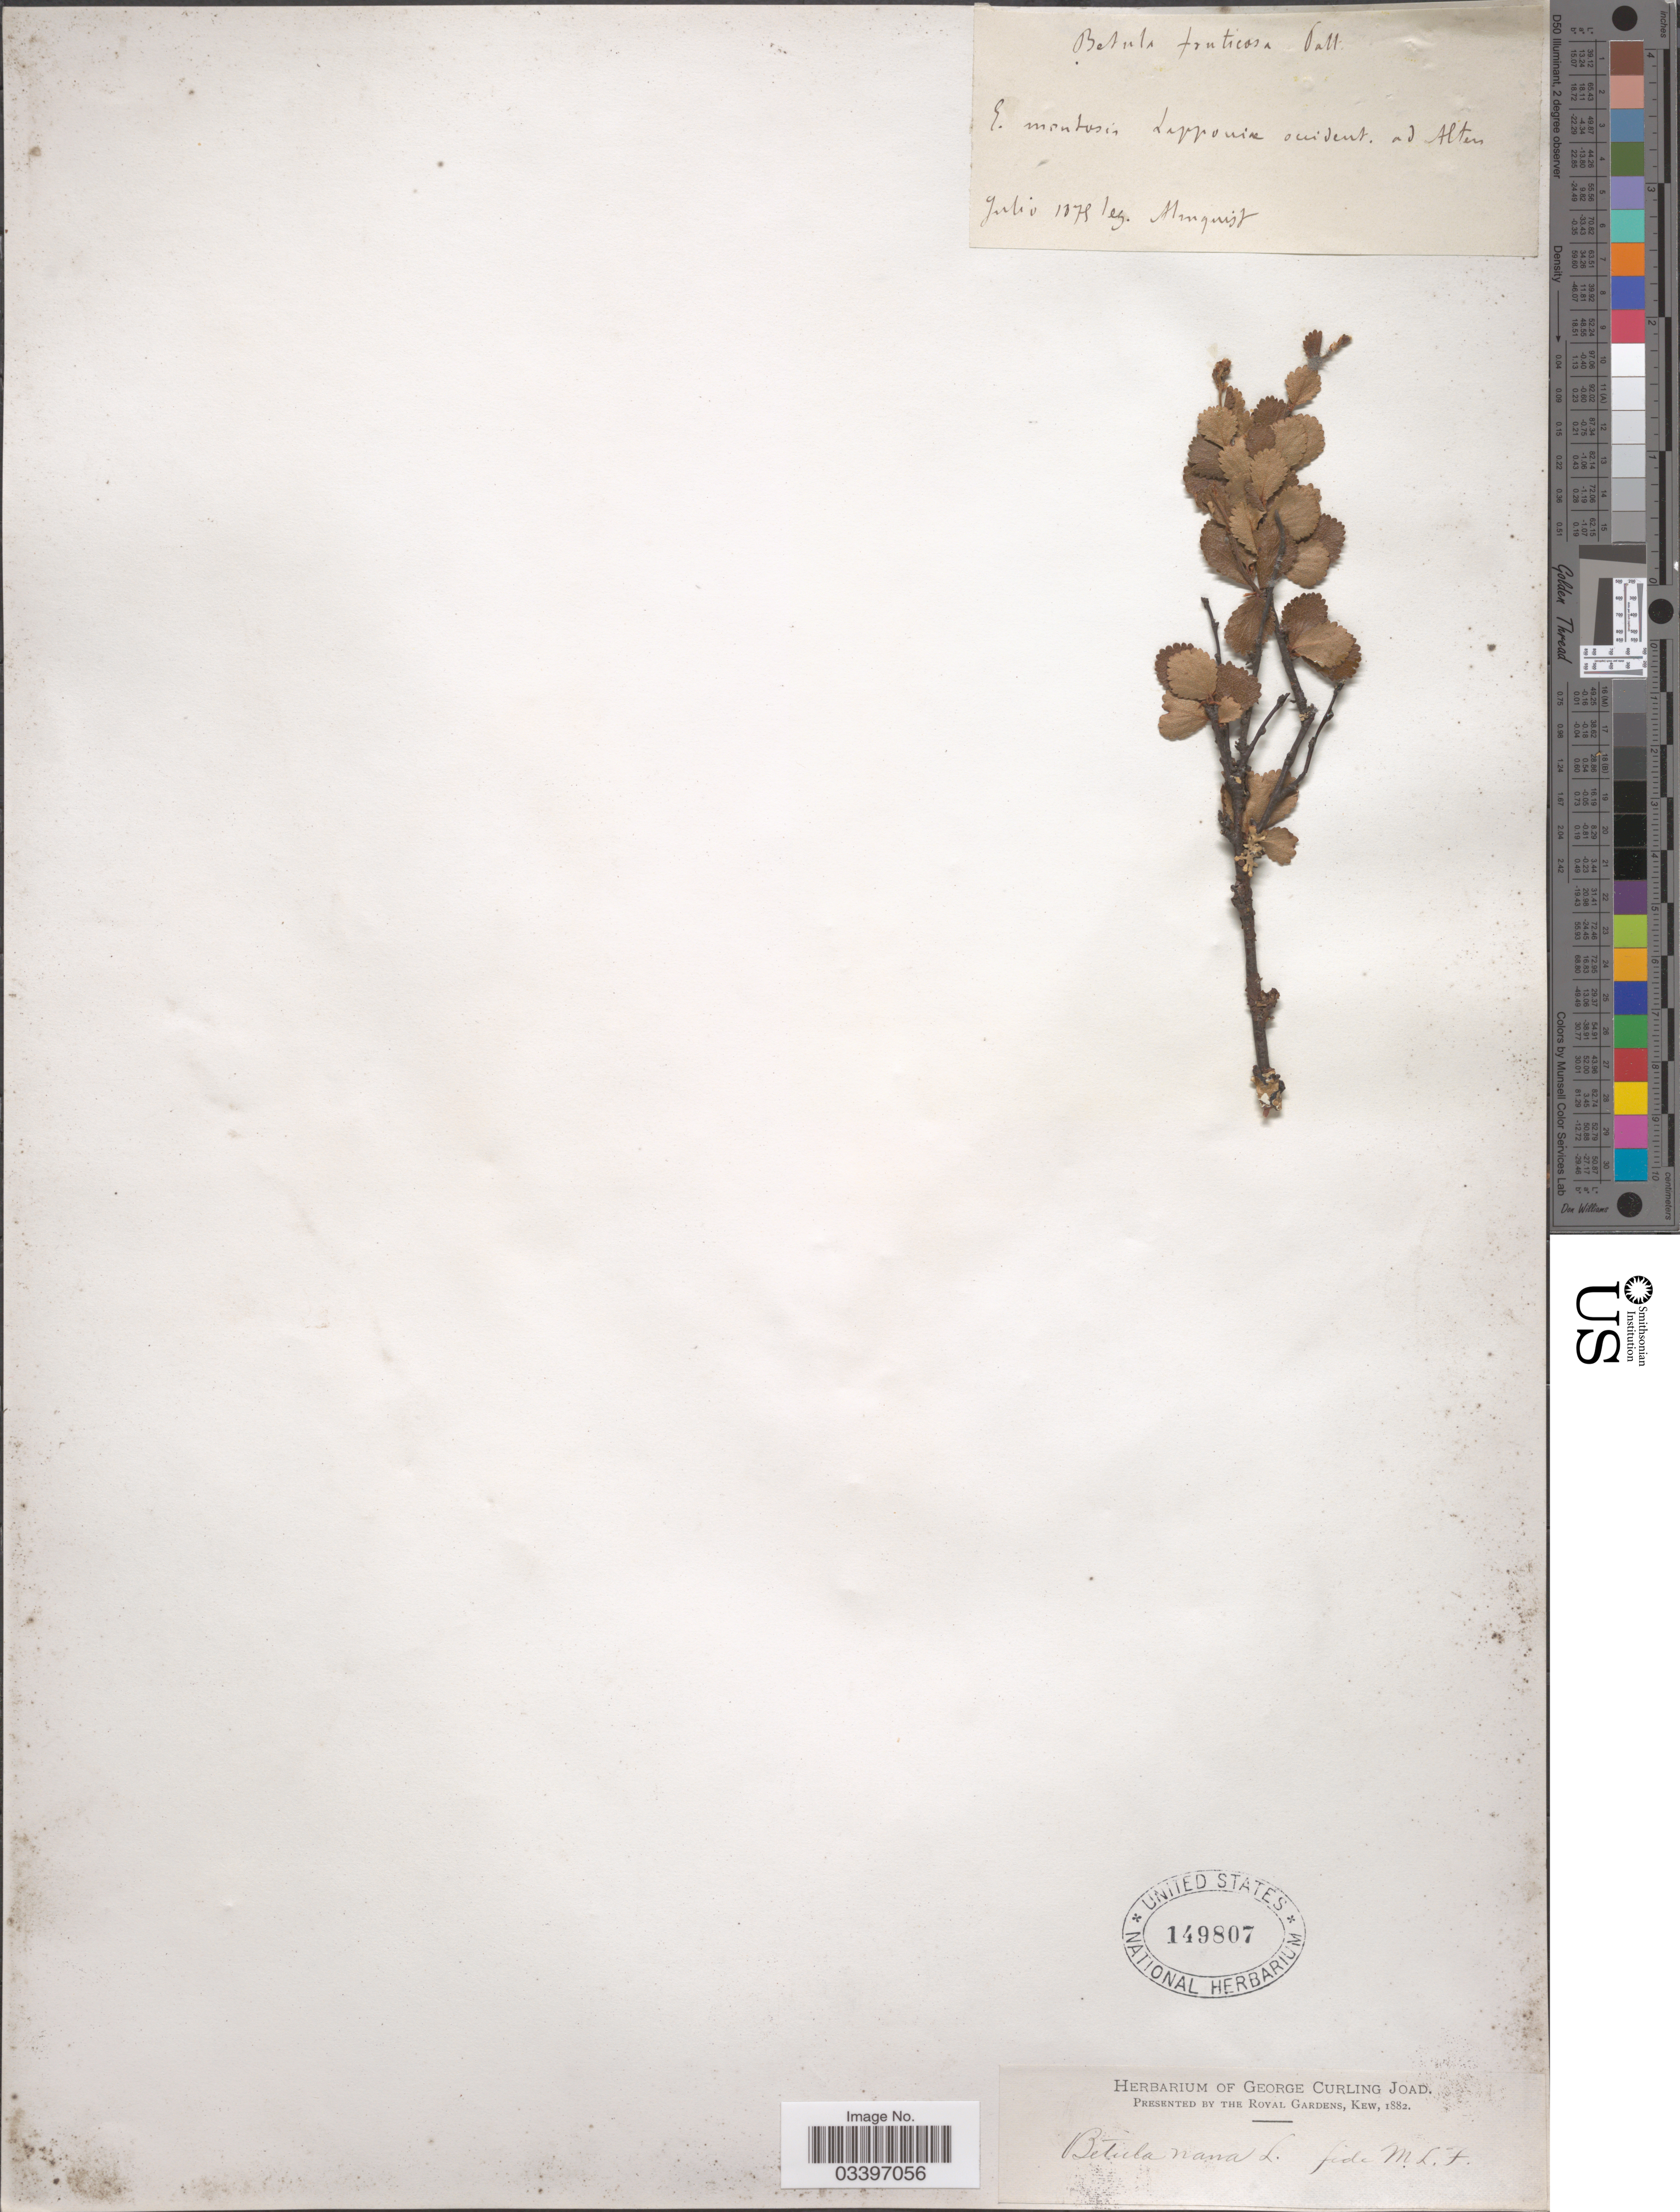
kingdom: Plantae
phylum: Tracheophyta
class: Magnoliopsida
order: Fagales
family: Betulaceae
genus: Betula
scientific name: Betula nana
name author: L.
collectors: Almquist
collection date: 1875-07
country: Finland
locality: E. montosis Lapponiæ occident. ad Alten.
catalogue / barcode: US 149807